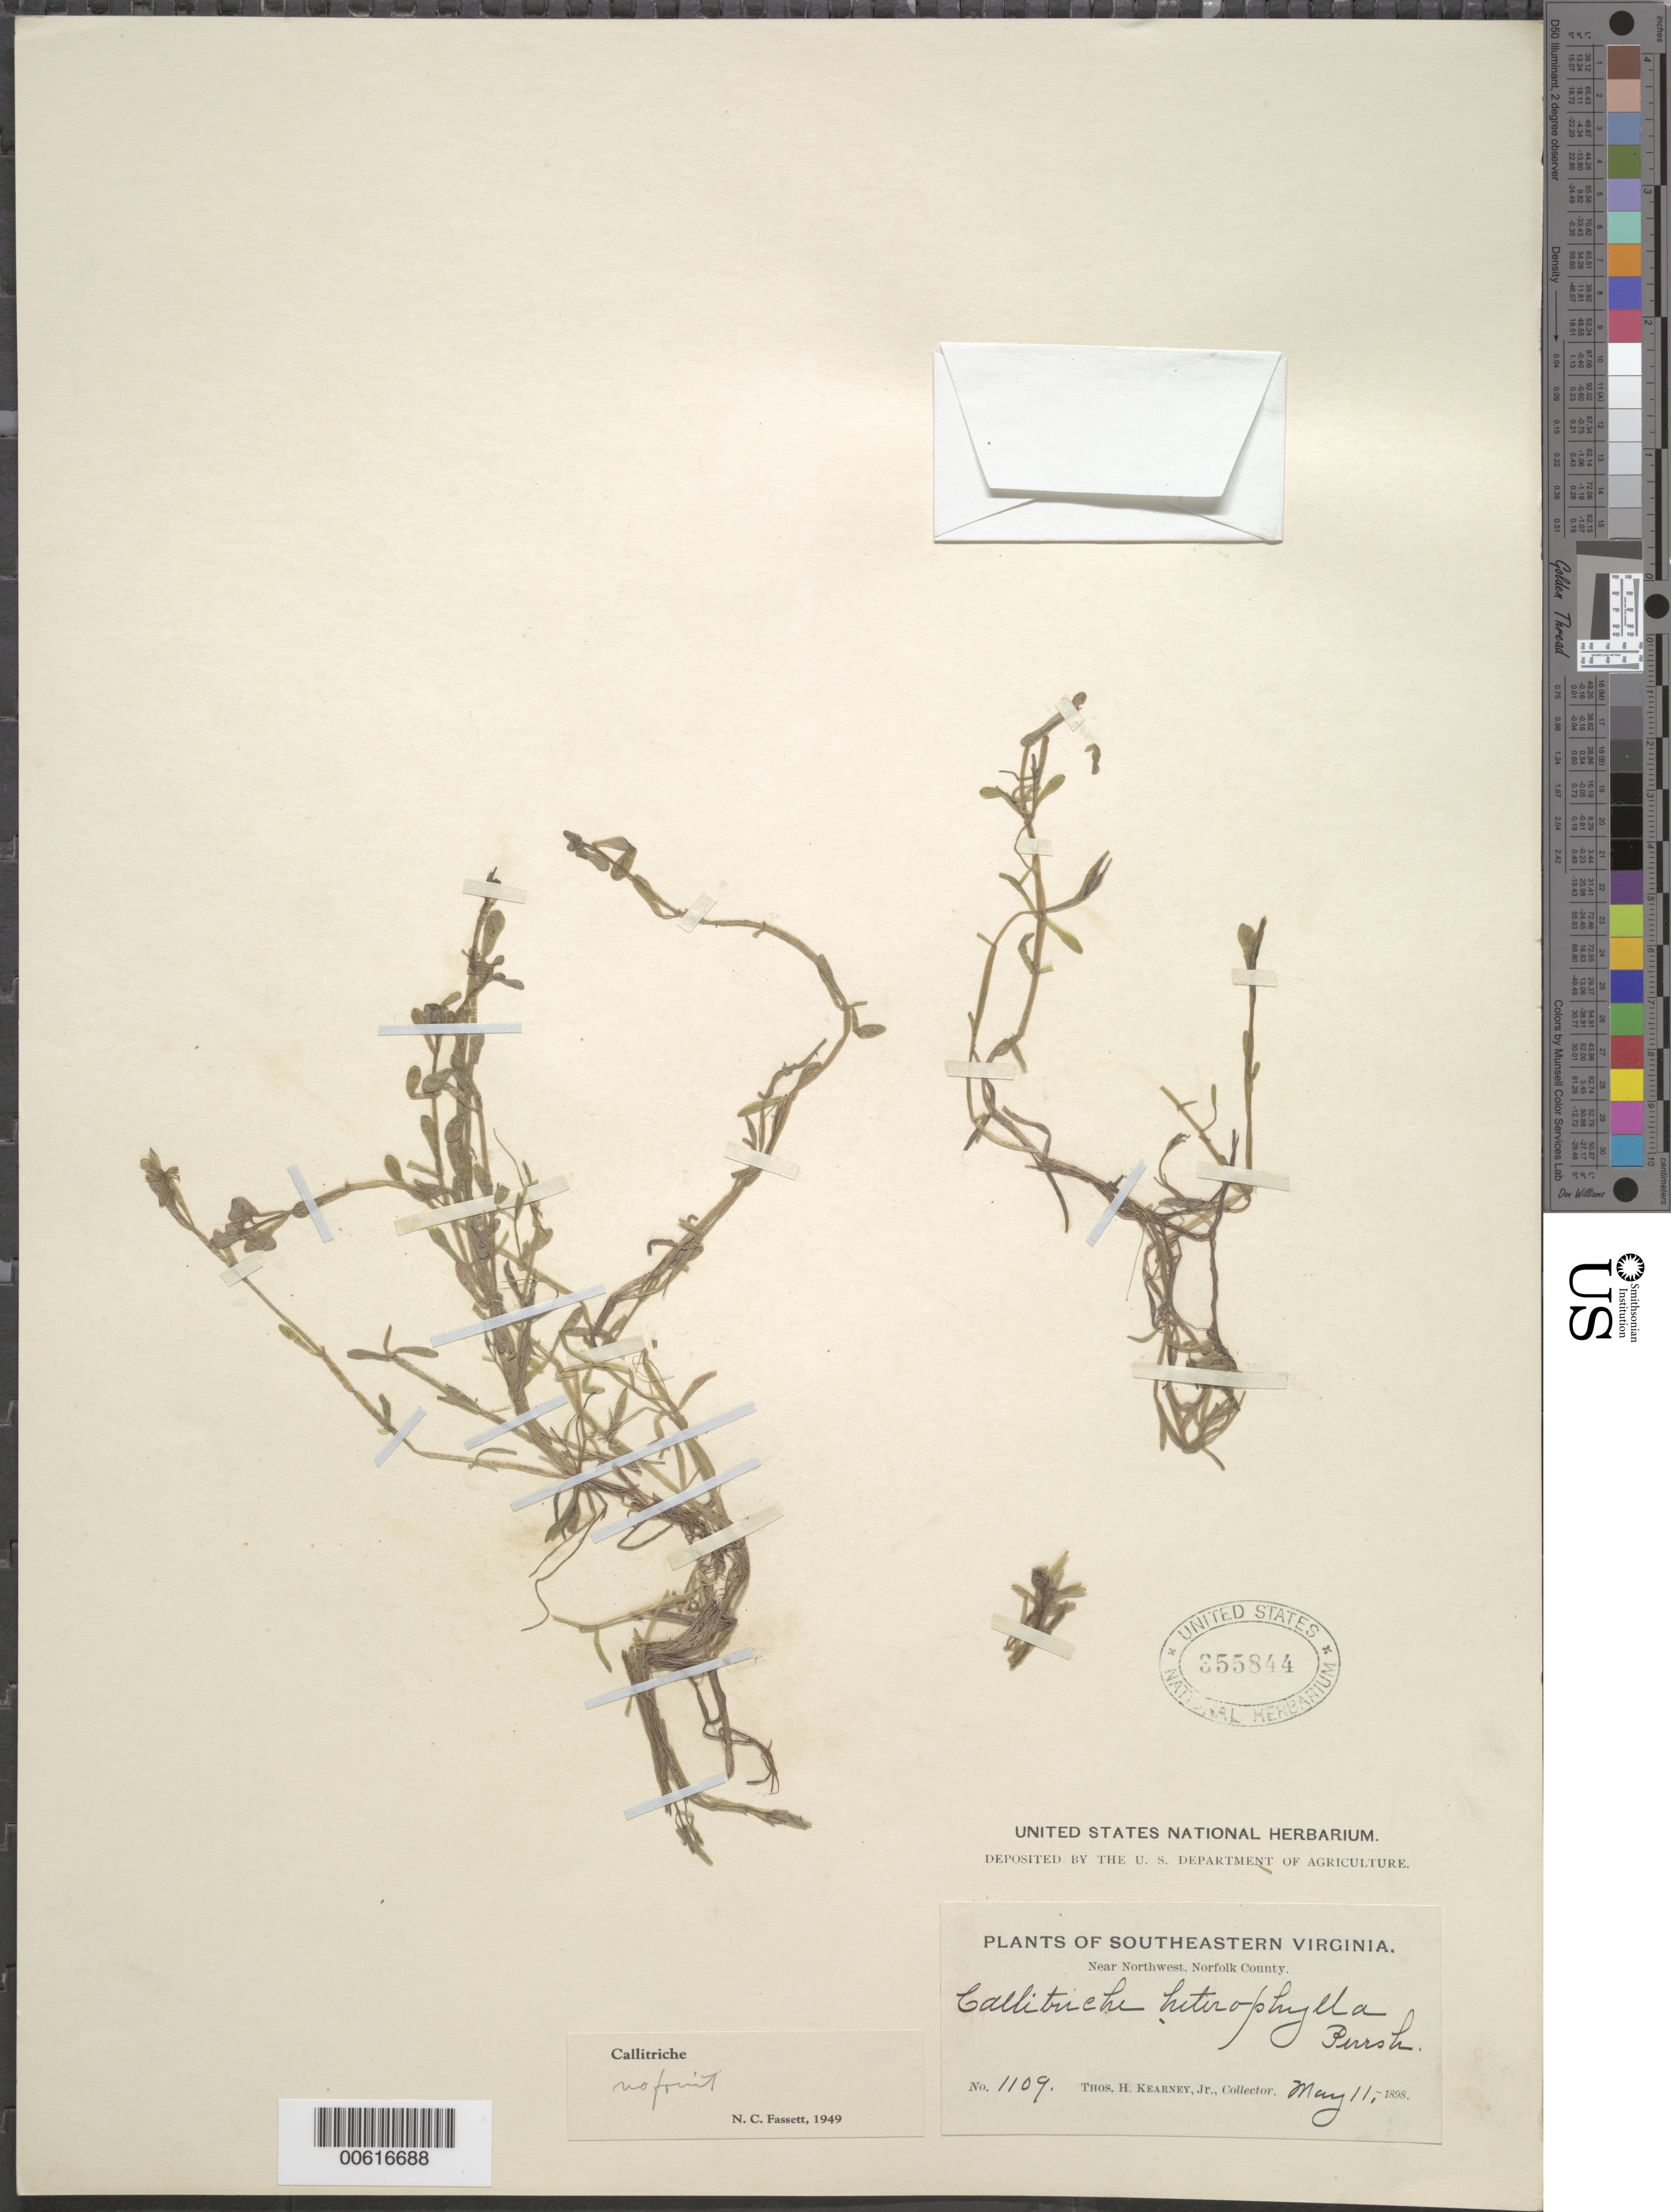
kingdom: Plantae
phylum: Tracheophyta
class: Magnoliopsida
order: Lamiales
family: Plantaginaceae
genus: Callitriche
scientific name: Callitriche heterophylla Pursh emend. Darby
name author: Pursh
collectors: T. H. Kearney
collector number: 1109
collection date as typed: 11 May 1898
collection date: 1898-05-11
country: United States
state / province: Virginia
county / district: City of Chesapeake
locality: Norfolk County, near Northwest. [Norfolk County is now part of Chesapeake City.]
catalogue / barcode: US 355844